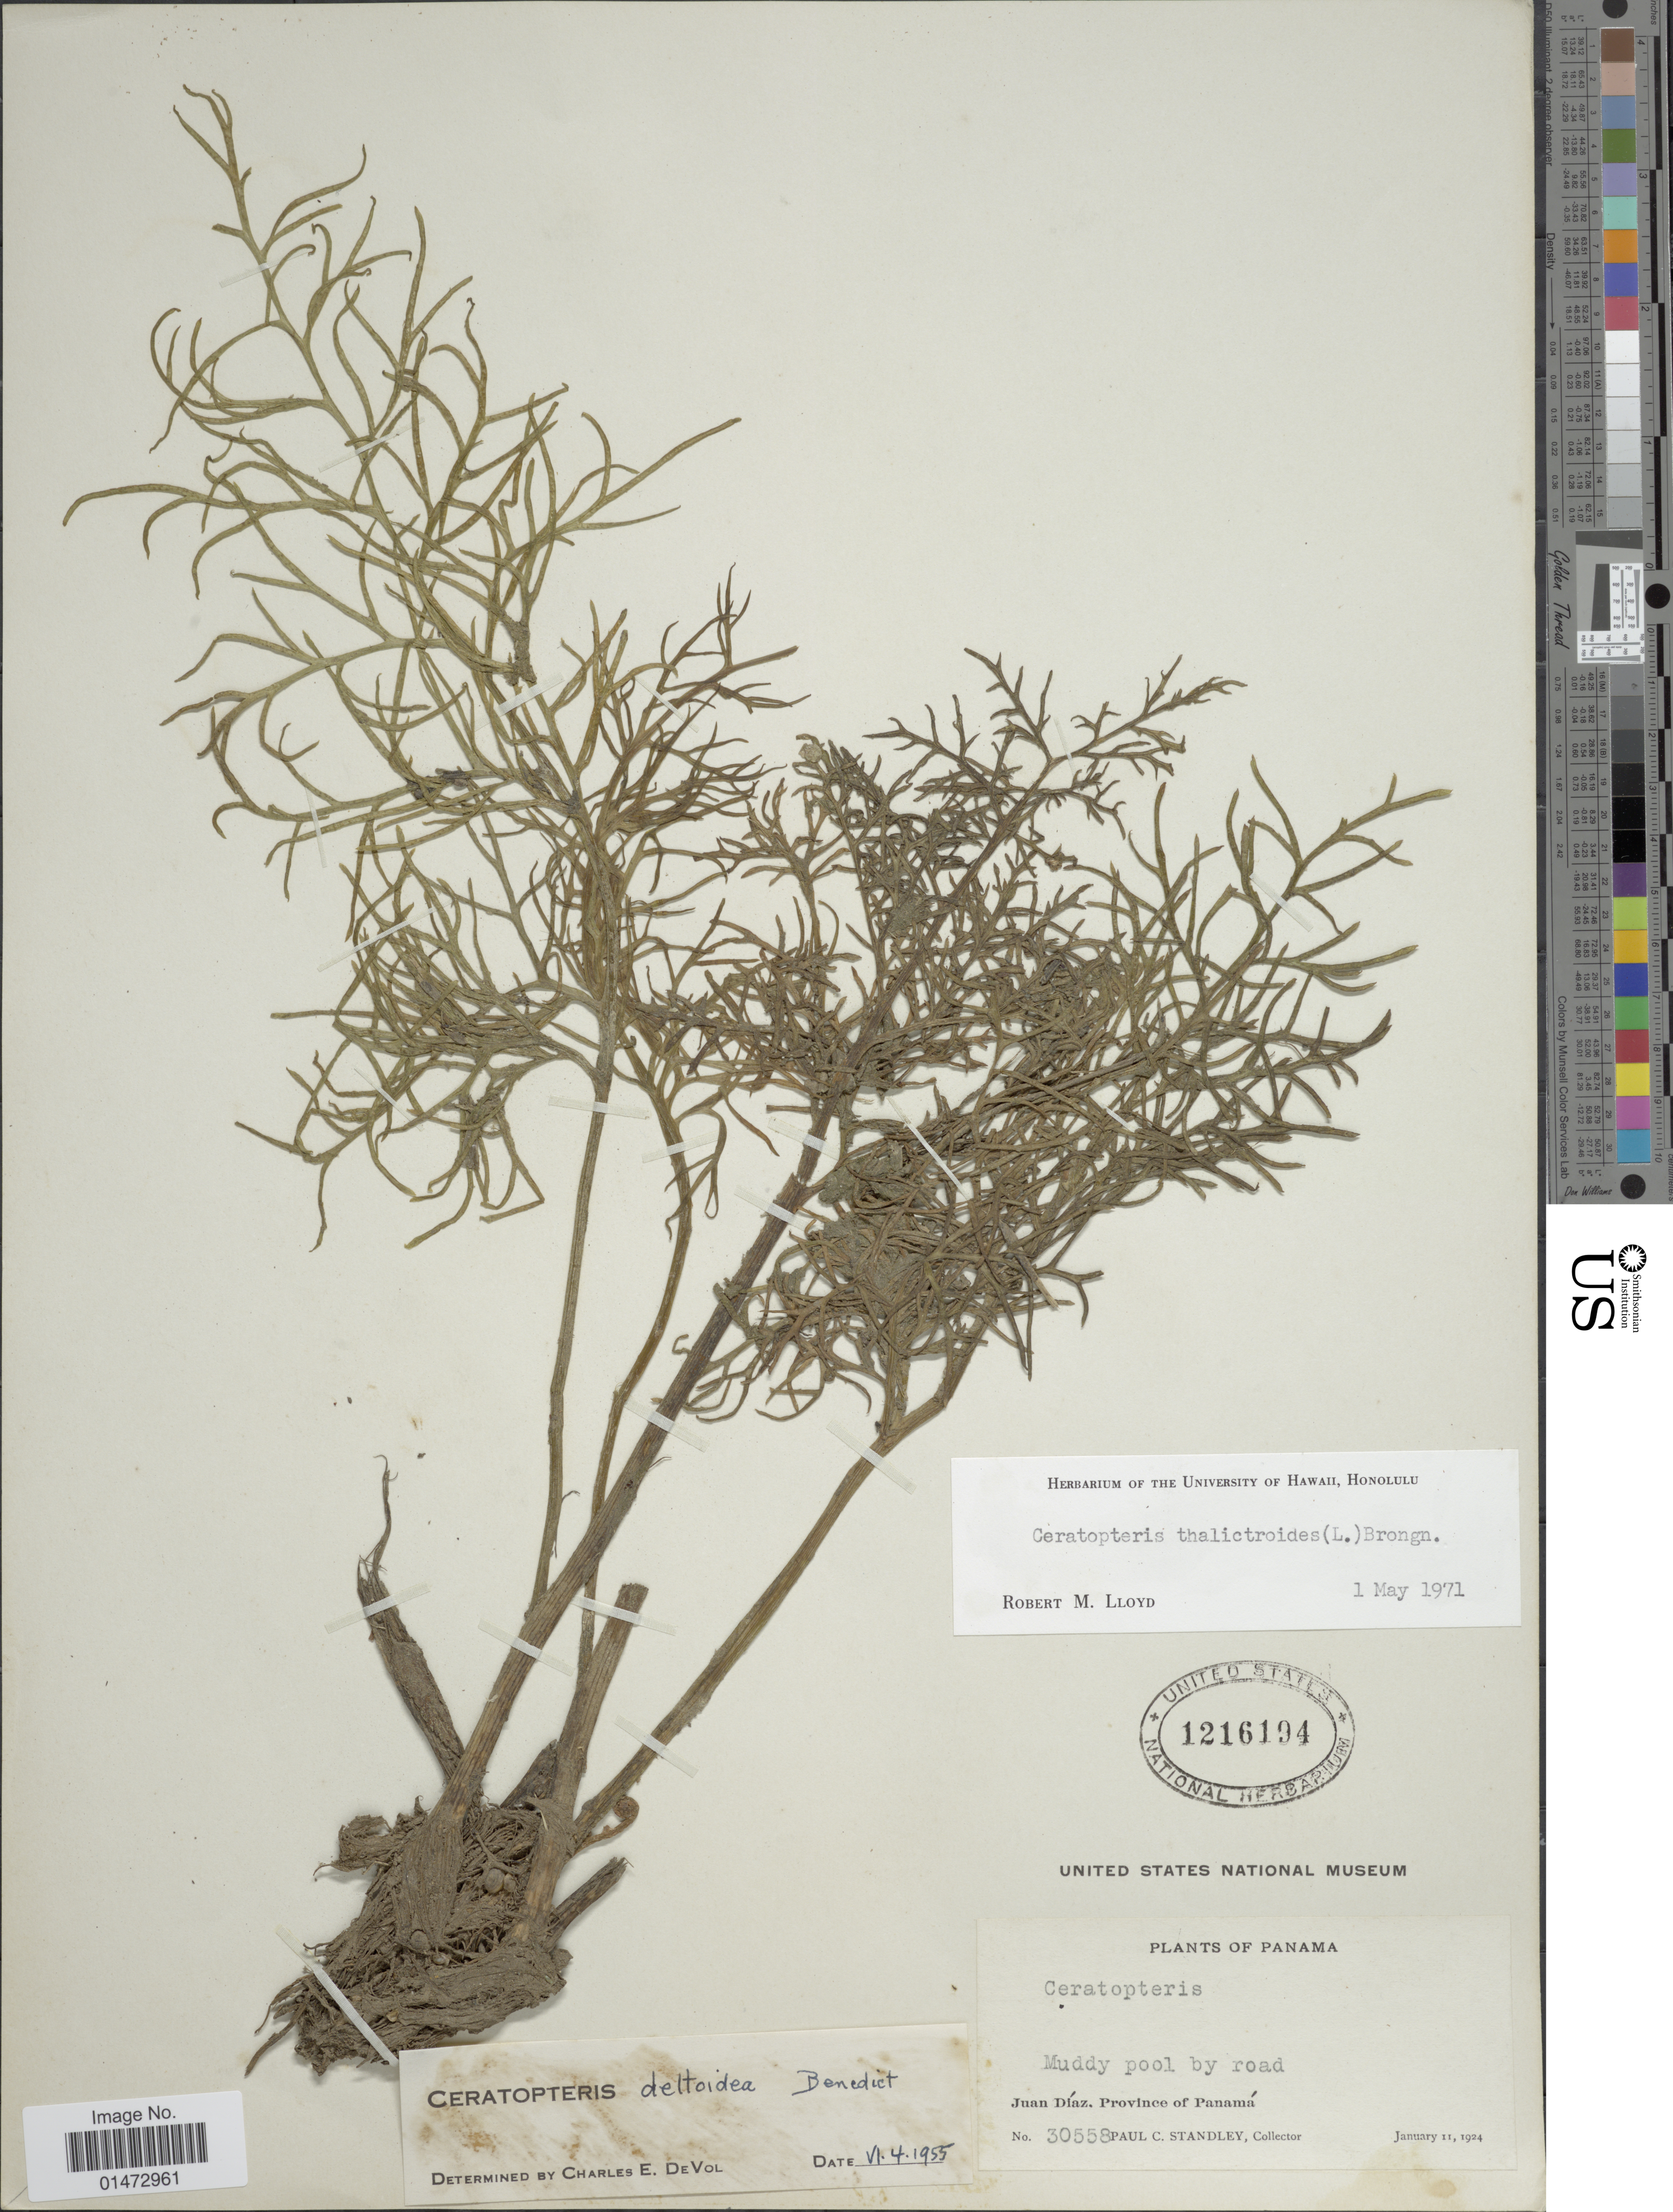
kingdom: Plantae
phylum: Tracheophyta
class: Polypodiopsida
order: Polypodiales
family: Pteridaceae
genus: Ceratopteris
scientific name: Ceratopteris thalictroides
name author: (L.) Brongn.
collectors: P. C. Standley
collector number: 30558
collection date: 1924-01-11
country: Panama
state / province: Panamá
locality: Muddy pool by road. Juan Díaz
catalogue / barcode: US 1216194